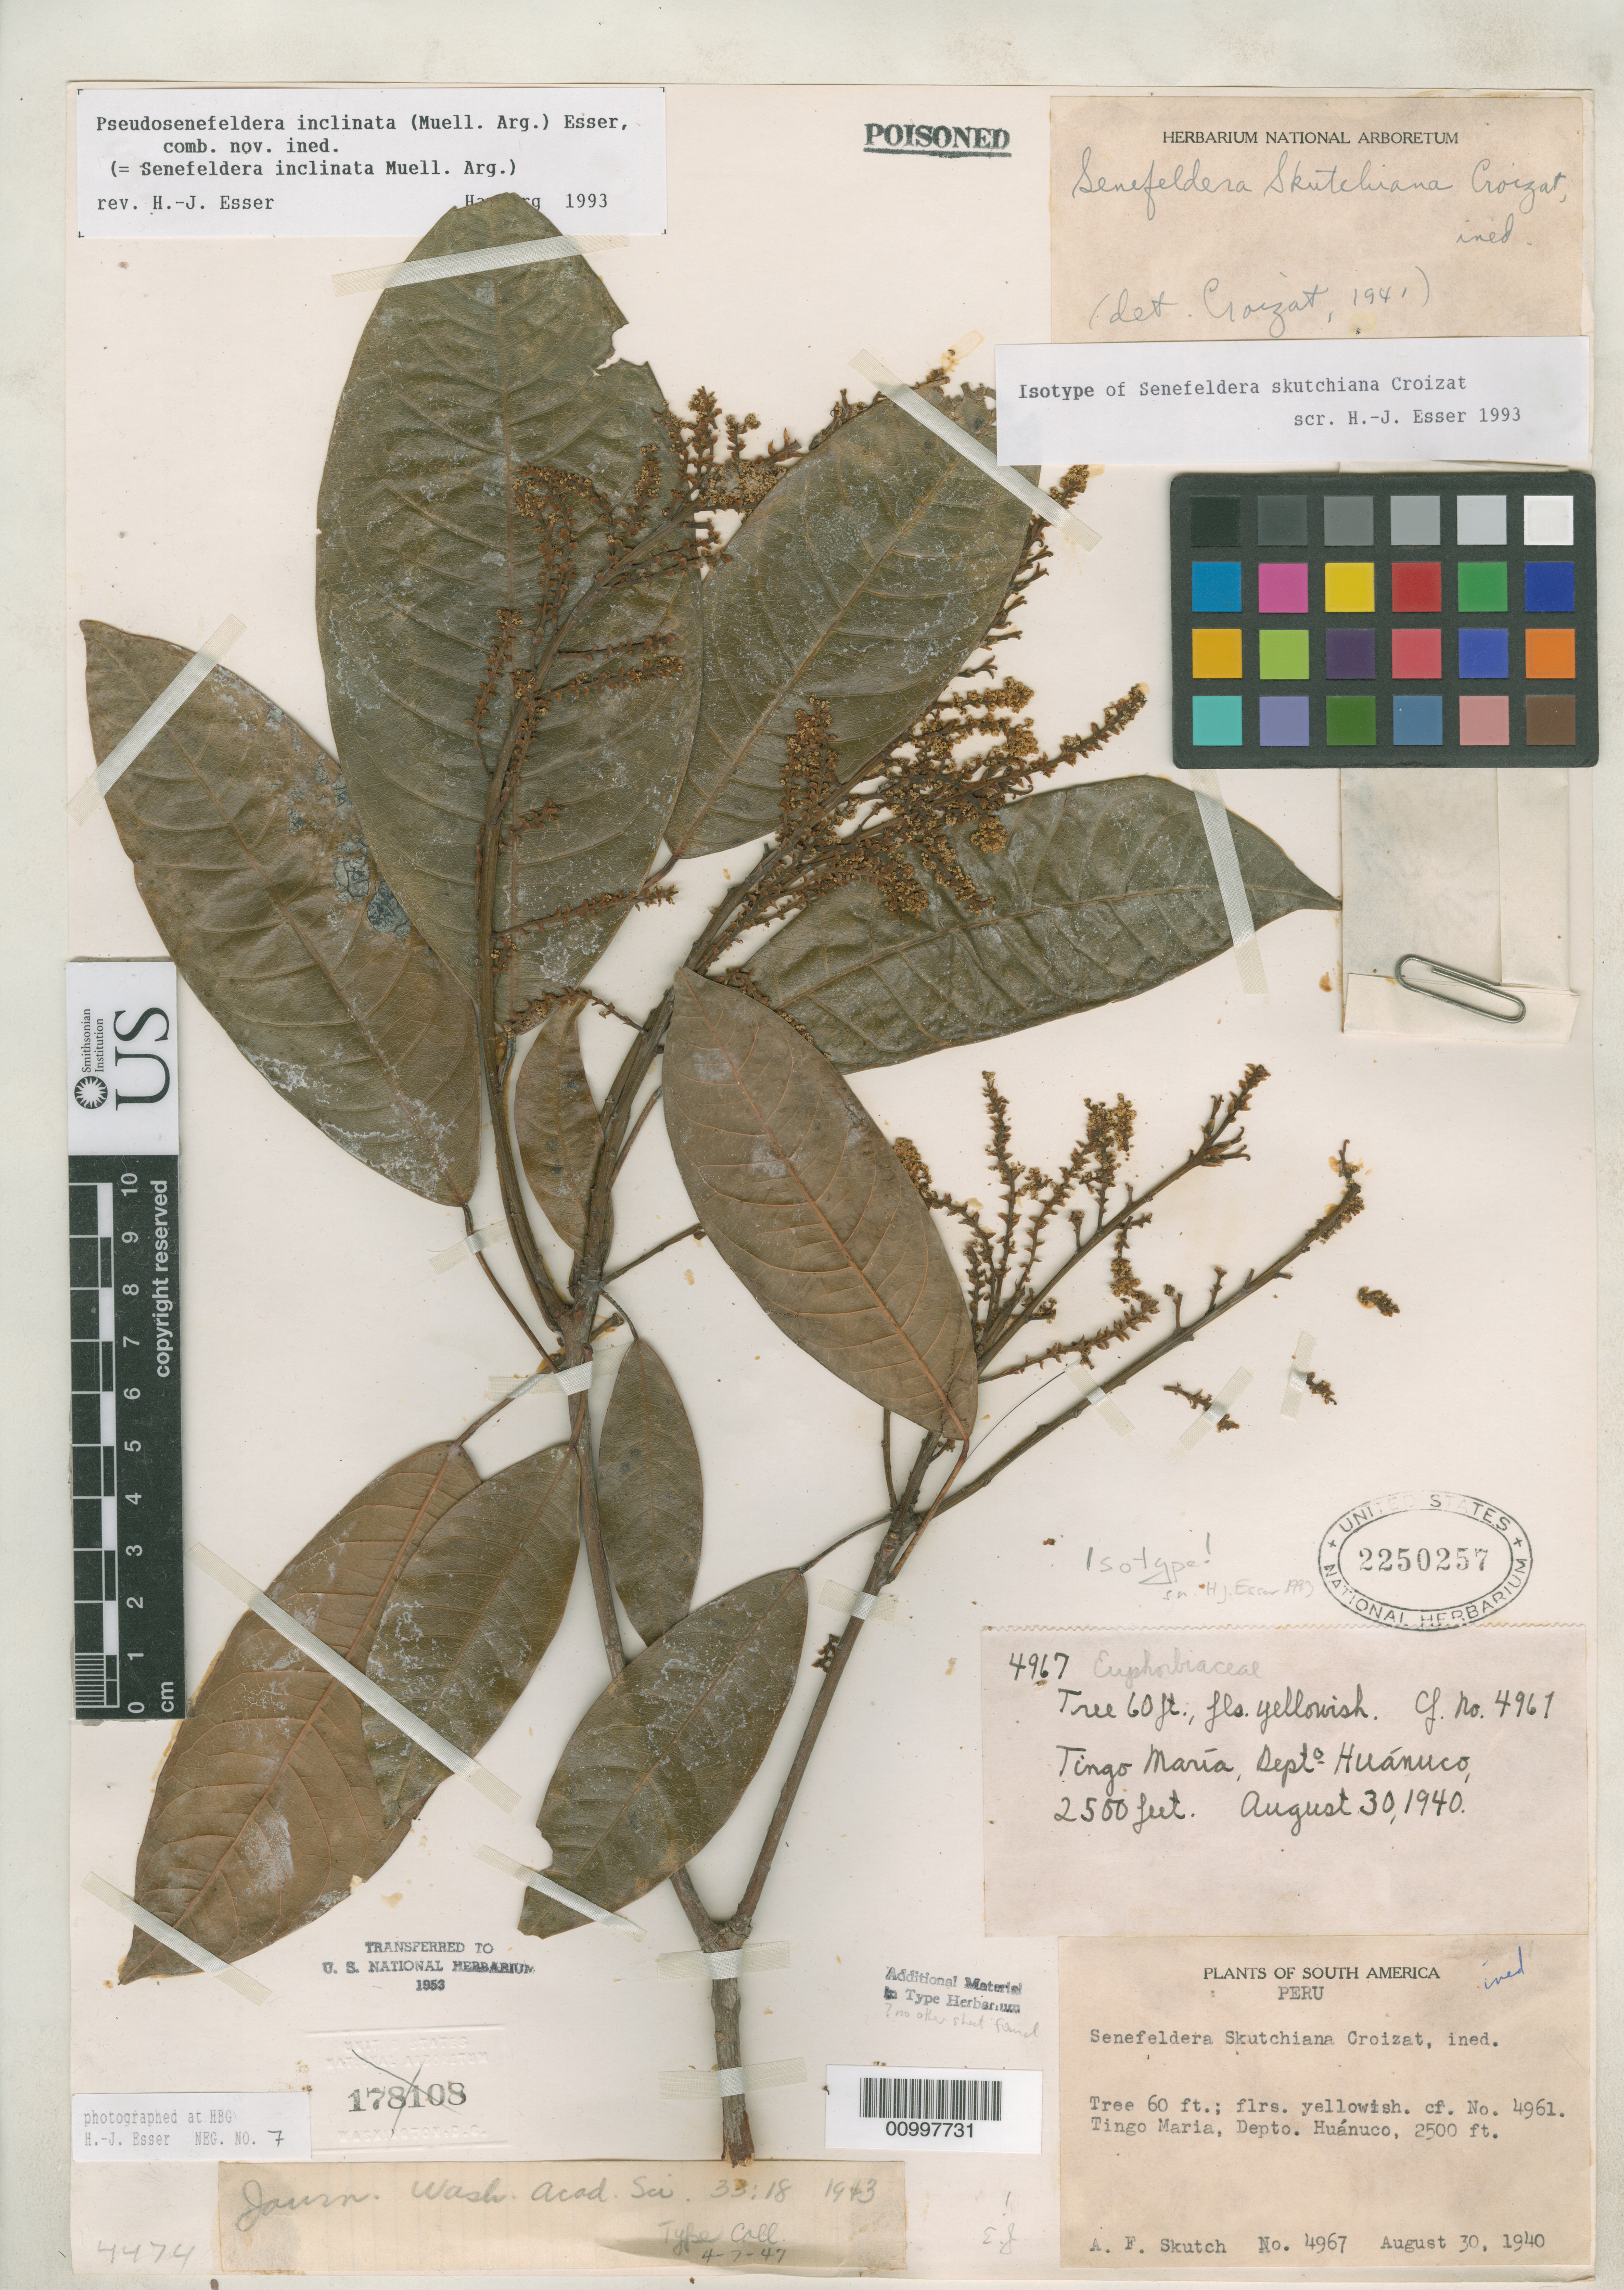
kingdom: Plantae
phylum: Tracheophyta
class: Magnoliopsida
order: Malpighiales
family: Euphorbiaceae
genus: Senefeldera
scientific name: Senefeldera skutchiana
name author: Croizat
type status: Isotype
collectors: A. F. Skutch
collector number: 4967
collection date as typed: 30 Aug 1940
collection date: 1940-08-30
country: Peru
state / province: Huánuco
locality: Tingo Maria.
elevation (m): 762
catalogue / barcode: US 2250257